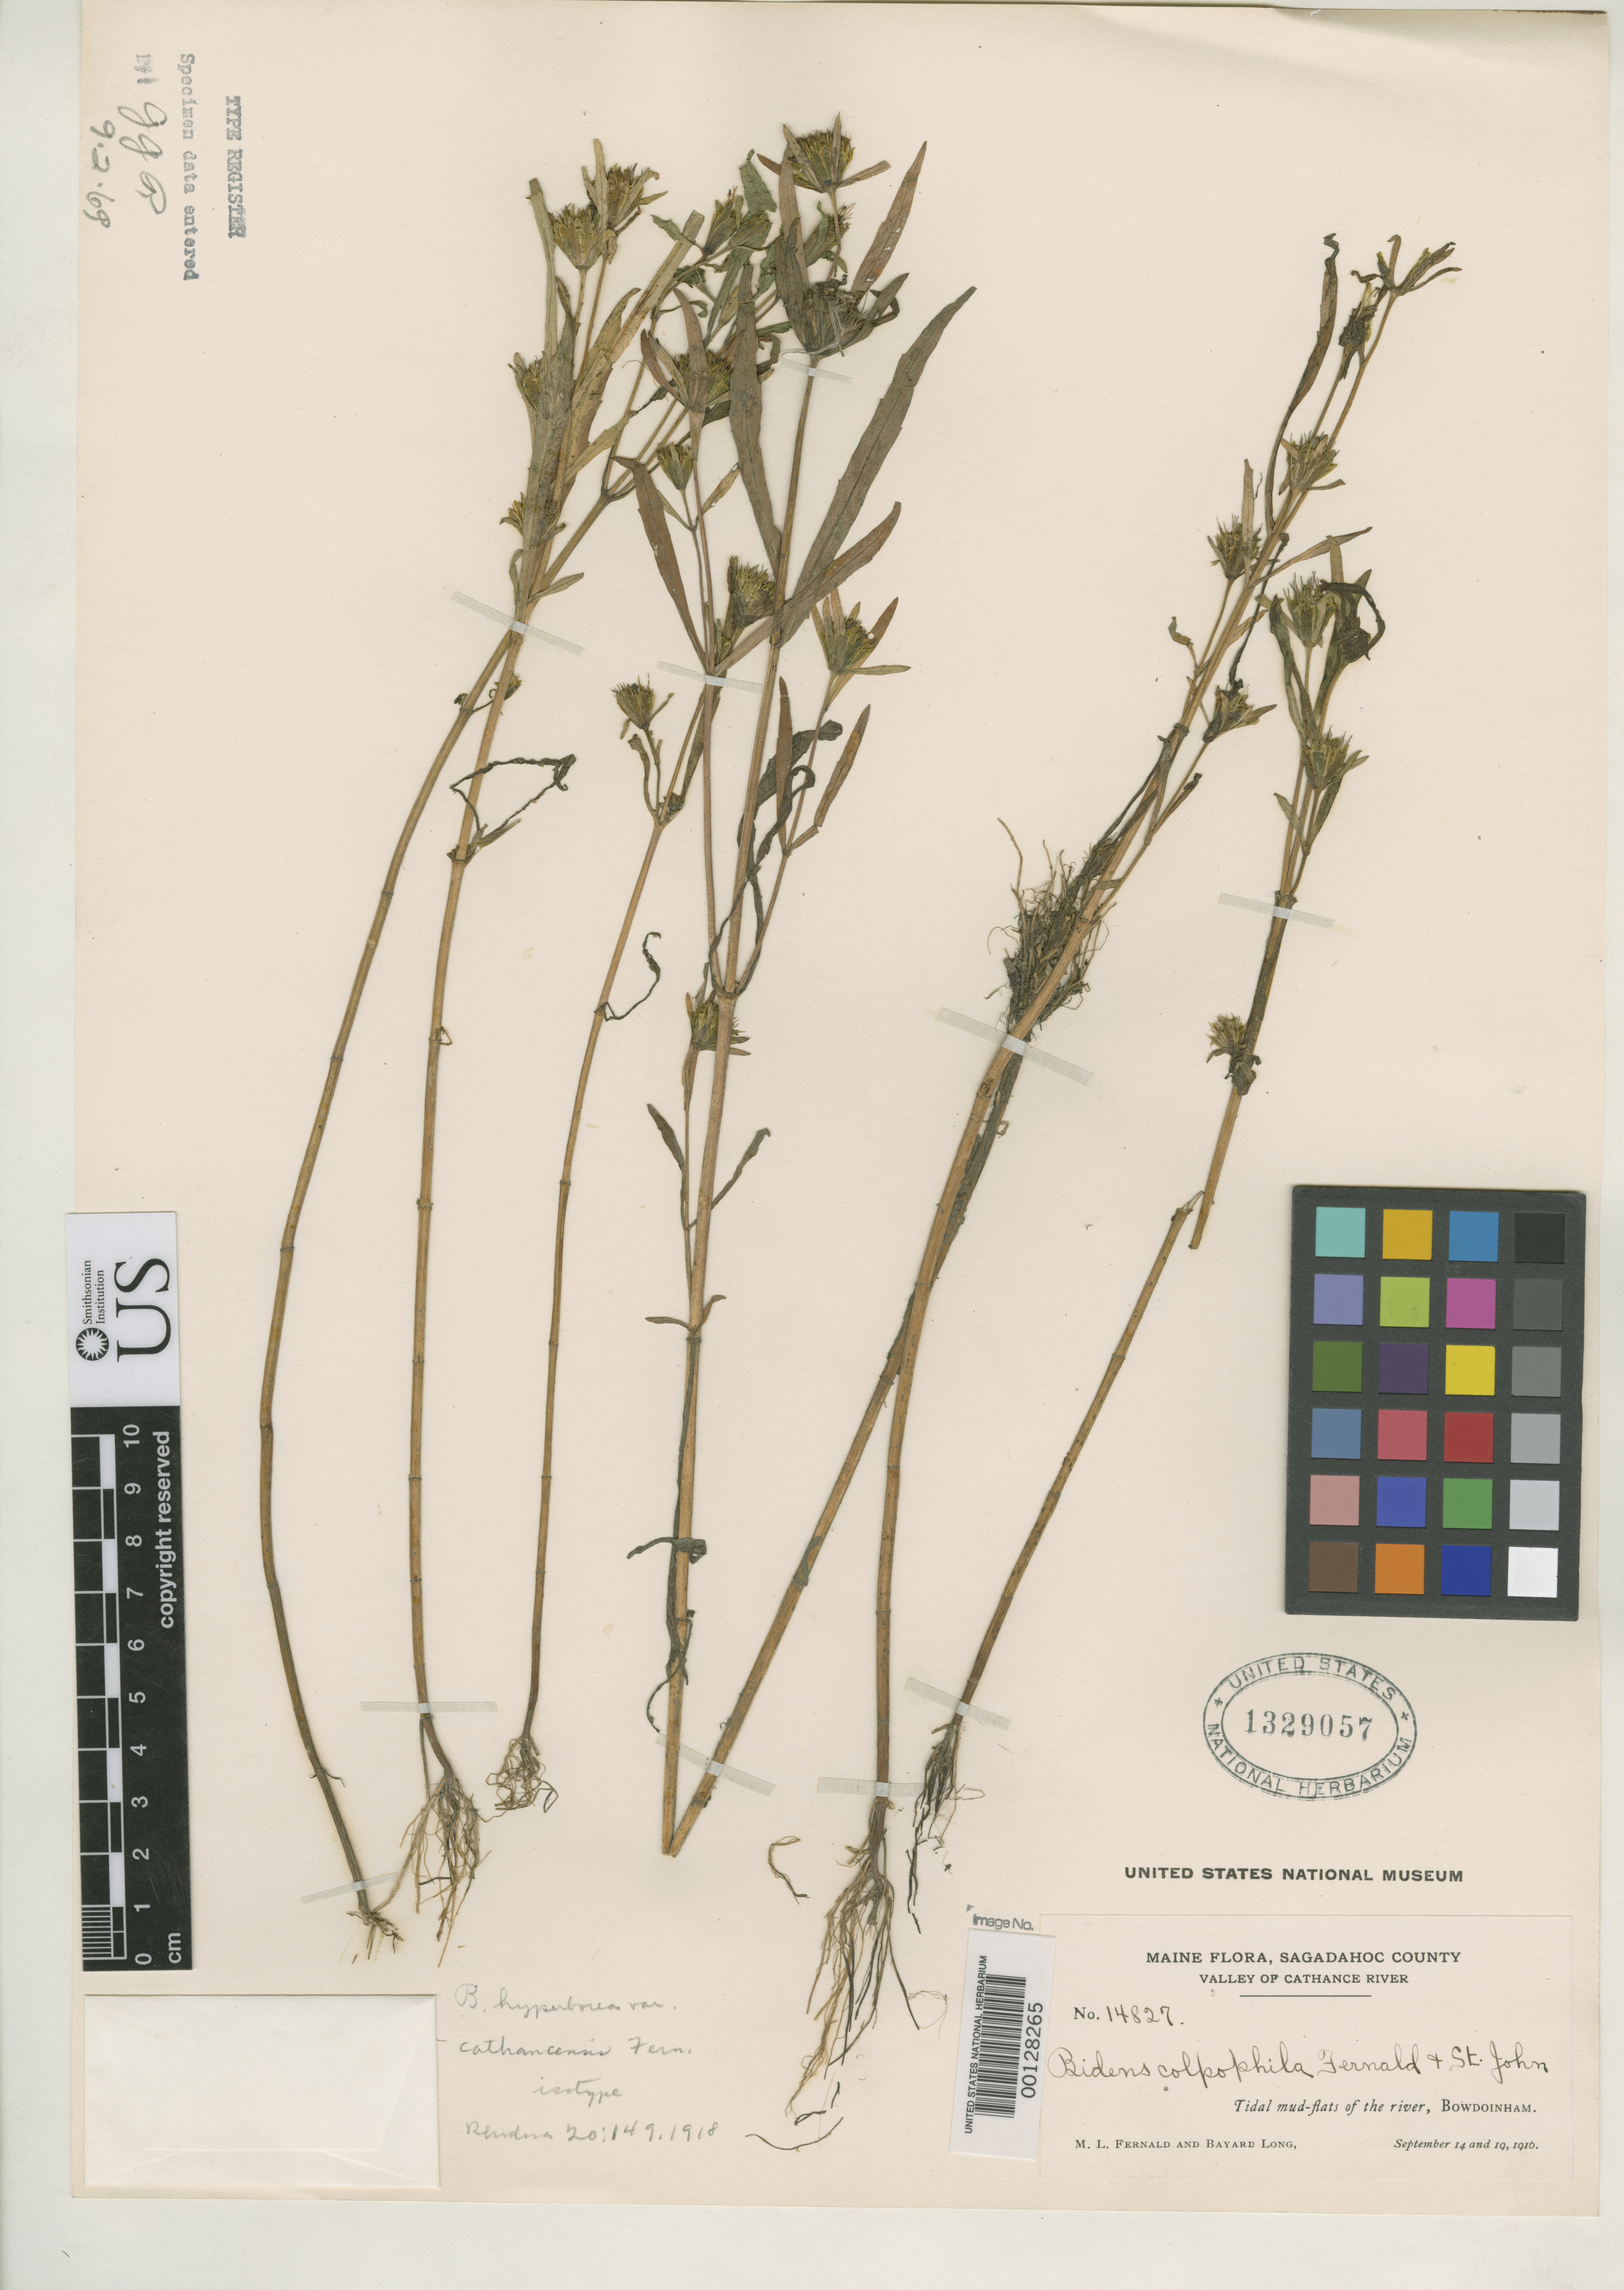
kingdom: Plantae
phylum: Tracheophyta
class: Magnoliopsida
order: Asterales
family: Asteraceae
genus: Bidens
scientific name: Bidens hyperborea var. cathancensis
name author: Fernald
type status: Isotype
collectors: M. L. Fernald & B. H. Long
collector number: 14827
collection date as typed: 14 Sep 1916 to 19 Sep 1916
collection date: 1916-09-14/1916-09-19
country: United States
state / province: Maine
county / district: Sagadahoc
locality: Bowdoinham.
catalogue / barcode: US 1329057